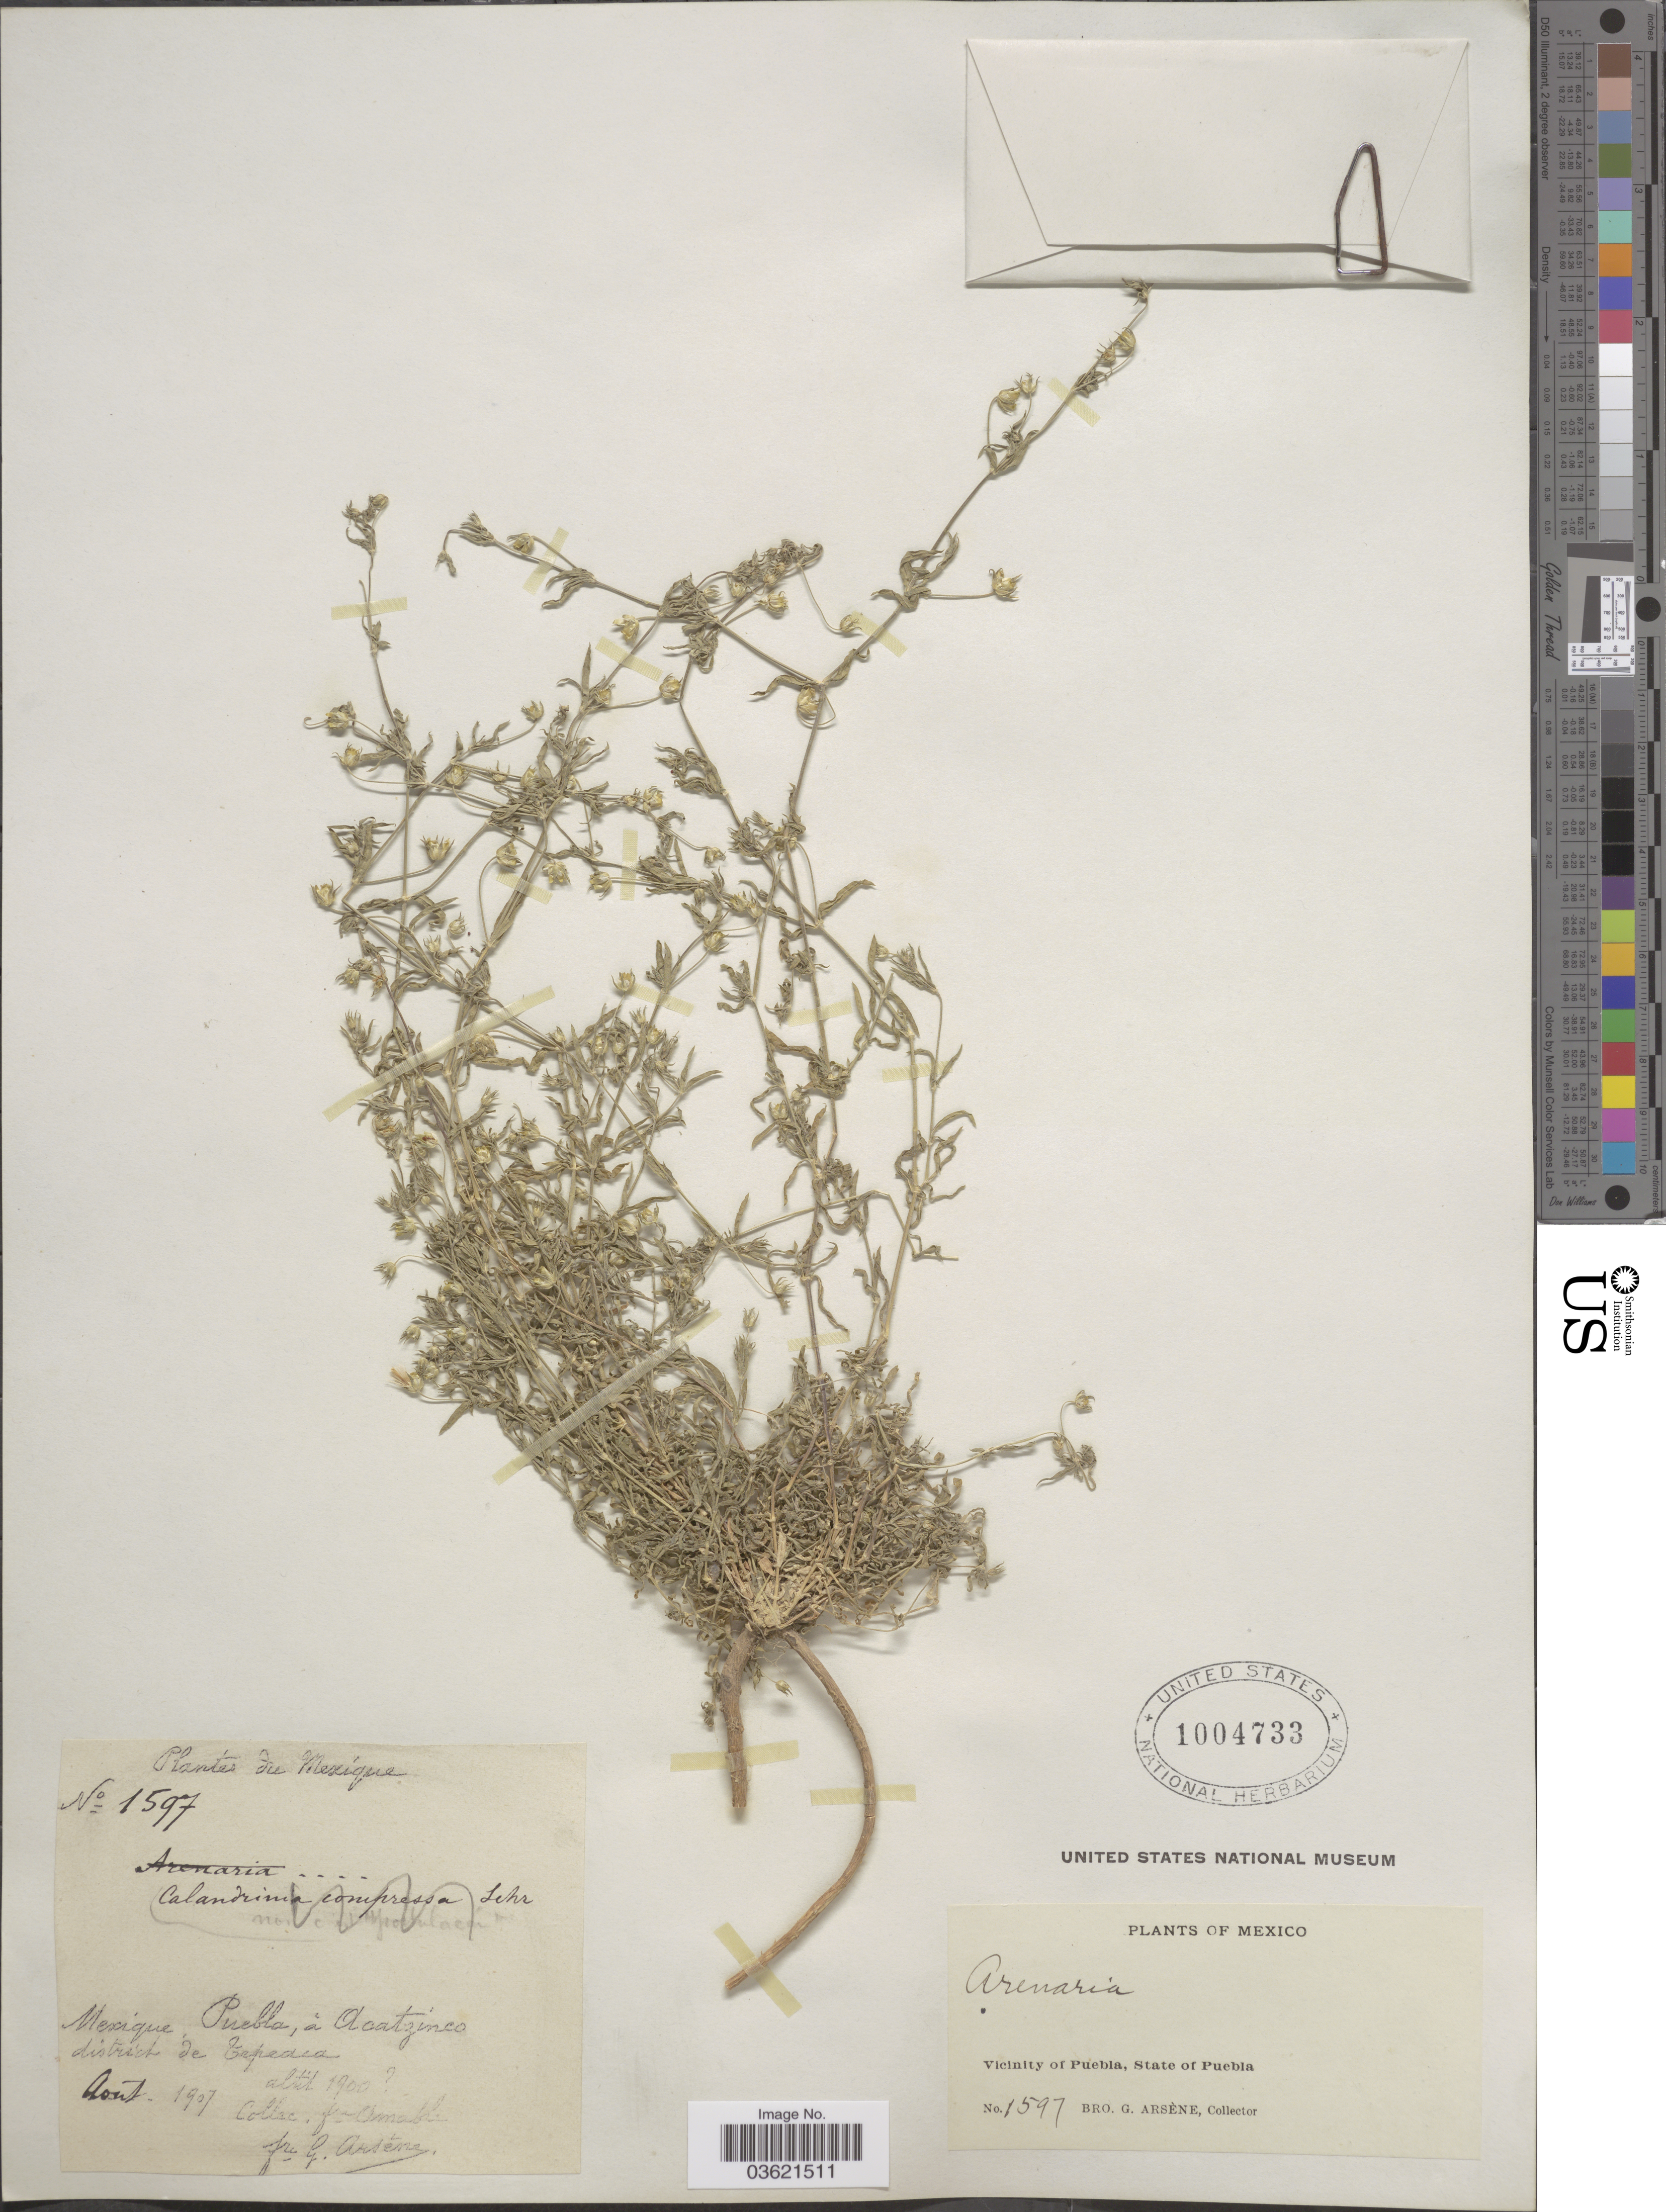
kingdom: Plantae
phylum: Tracheophyta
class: Magnoliopsida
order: Caryophyllales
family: Caryophyllaceae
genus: Arenaria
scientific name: Arenaria lanuginosa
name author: (Michx.) Rohrb.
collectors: B. Amable & Bro. G. Arsène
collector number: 1597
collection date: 1907-08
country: Mexico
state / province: Puebla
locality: Puebla, à Acatzinco district de Tepeaca. Vicinity of Puebla.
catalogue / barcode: US 1004733